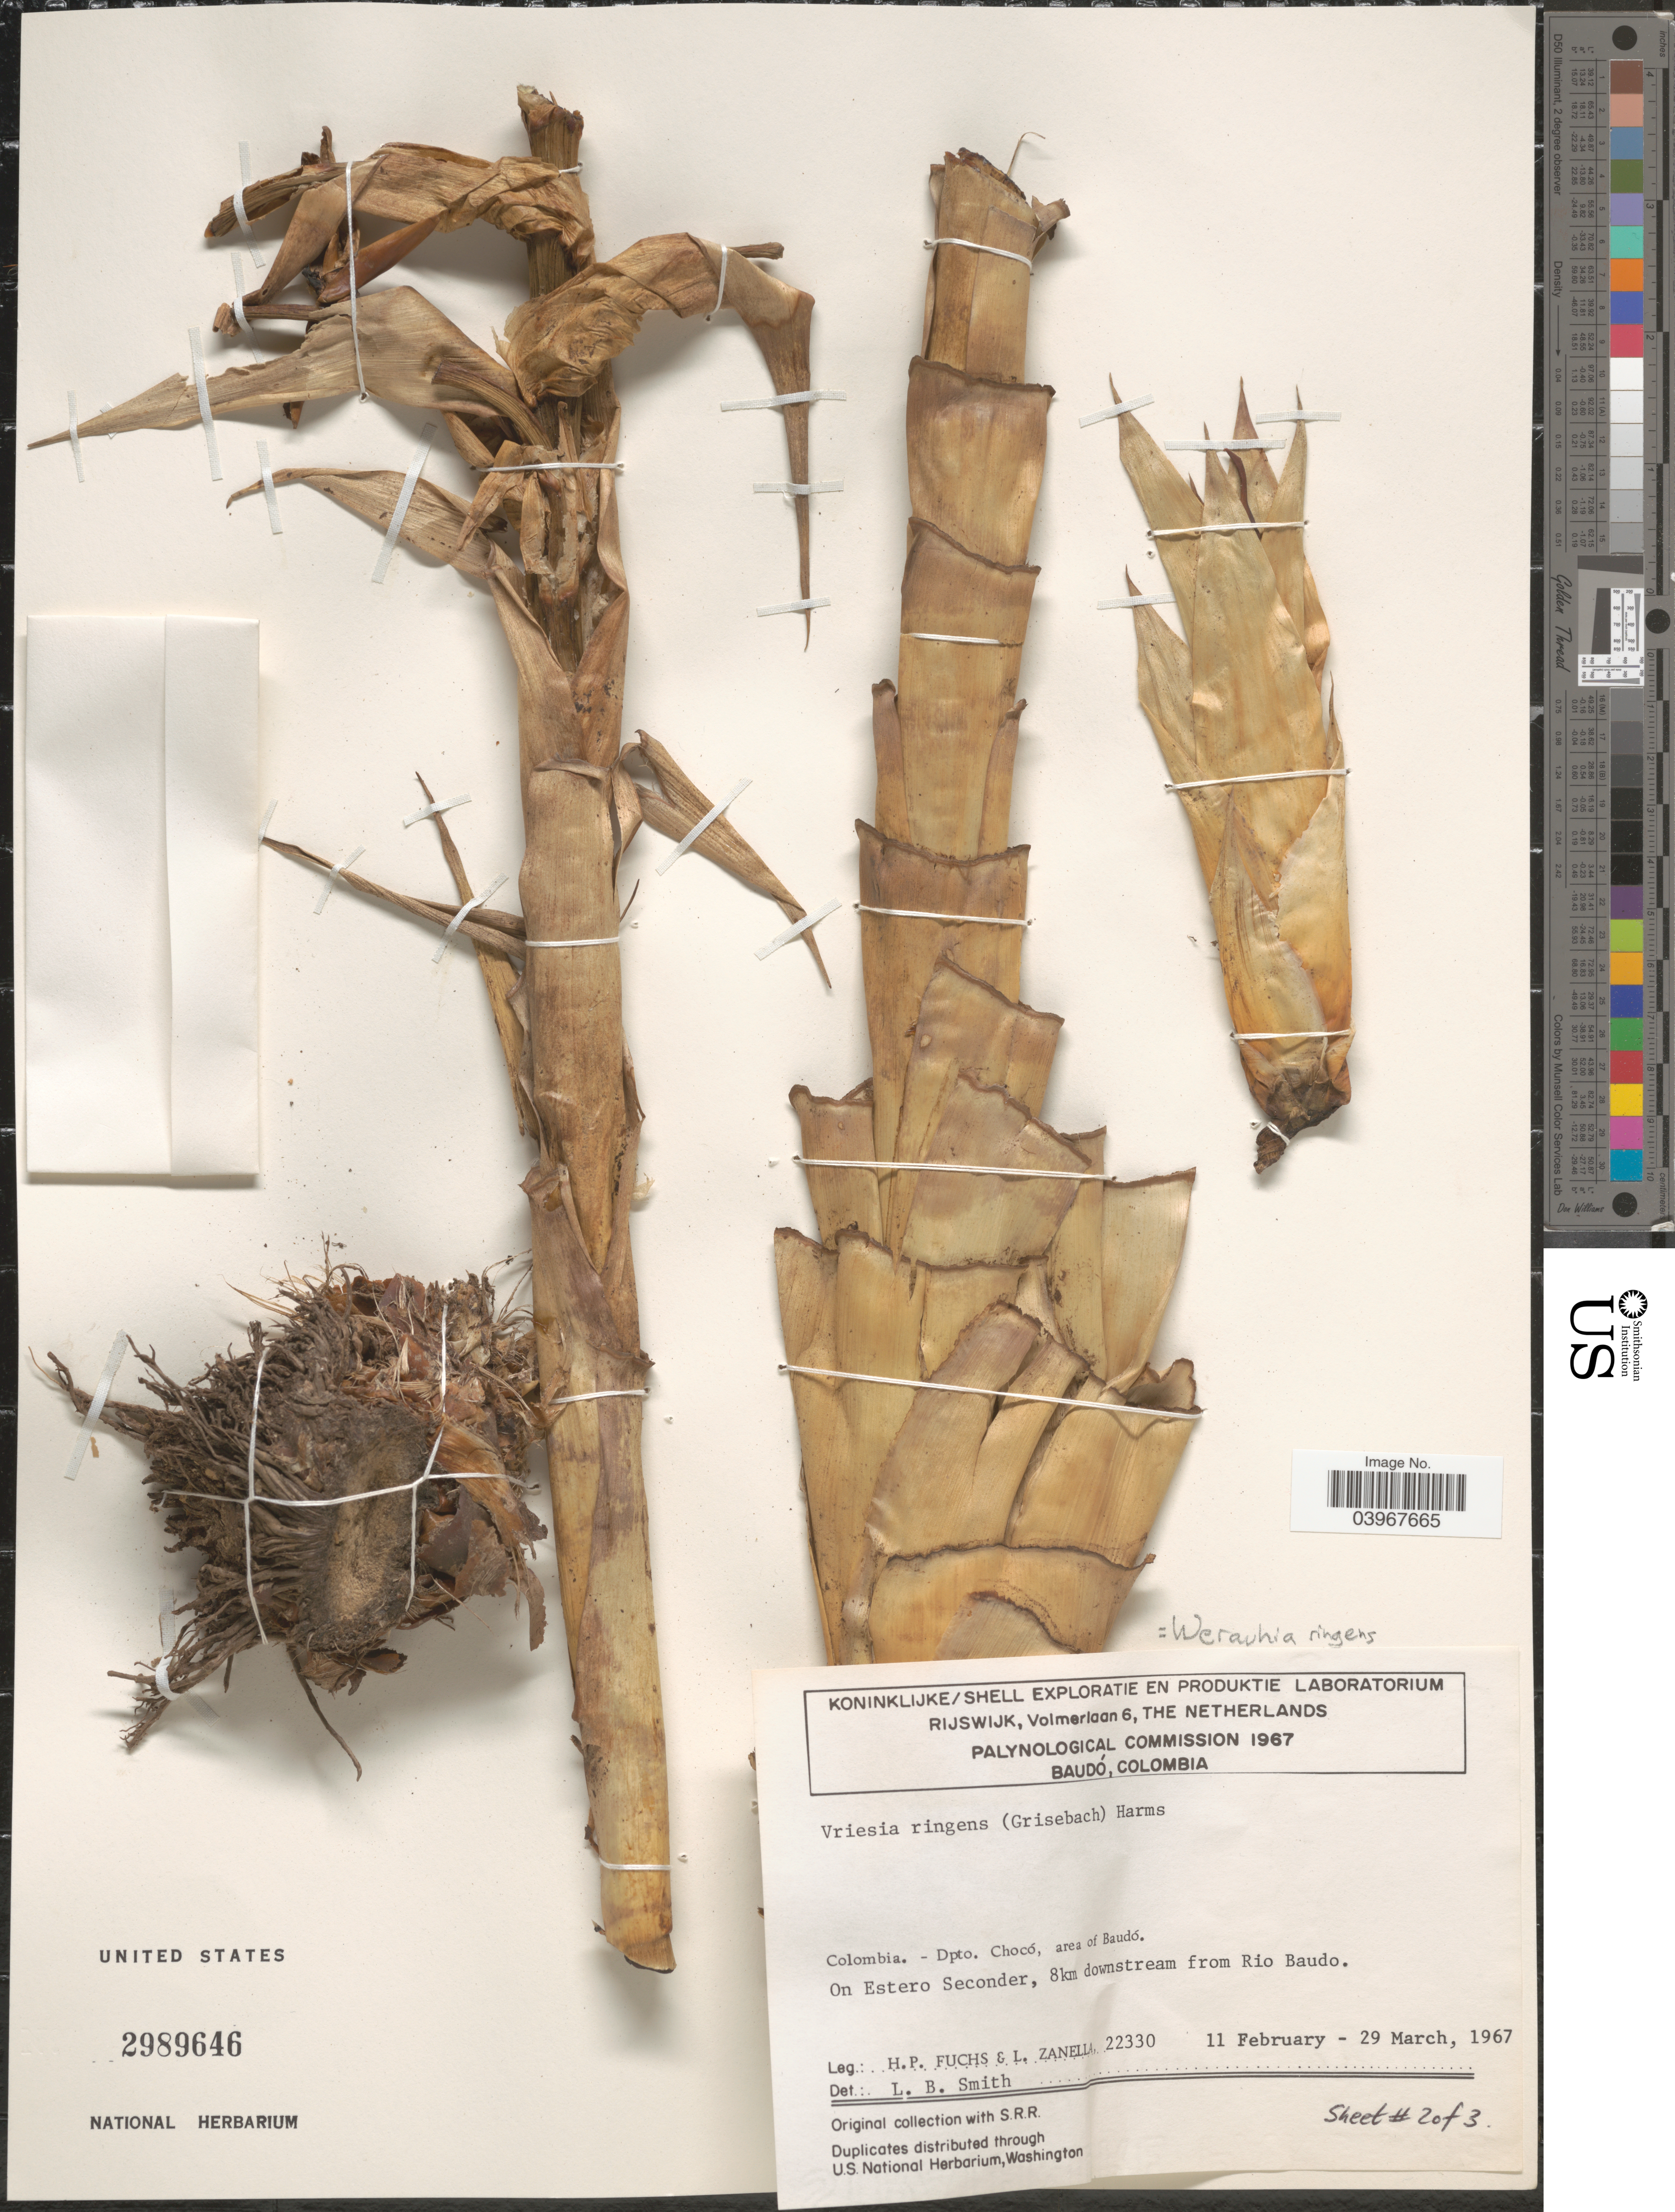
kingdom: Plantae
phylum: Tracheophyta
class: Liliopsida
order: Poales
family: Bromeliaceae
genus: Werauhia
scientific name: Werauhia ringens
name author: (Griseb.) J.R. Grant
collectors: H. P. Fuchs & L. Zanella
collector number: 22330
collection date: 1967-02-11/1967-03-29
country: Colombia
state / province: Chocó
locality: Dpto. Chocó, area of Baudó. On Estero Seconder, 8km downstream from Rio Baudo.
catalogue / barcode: US 2989646